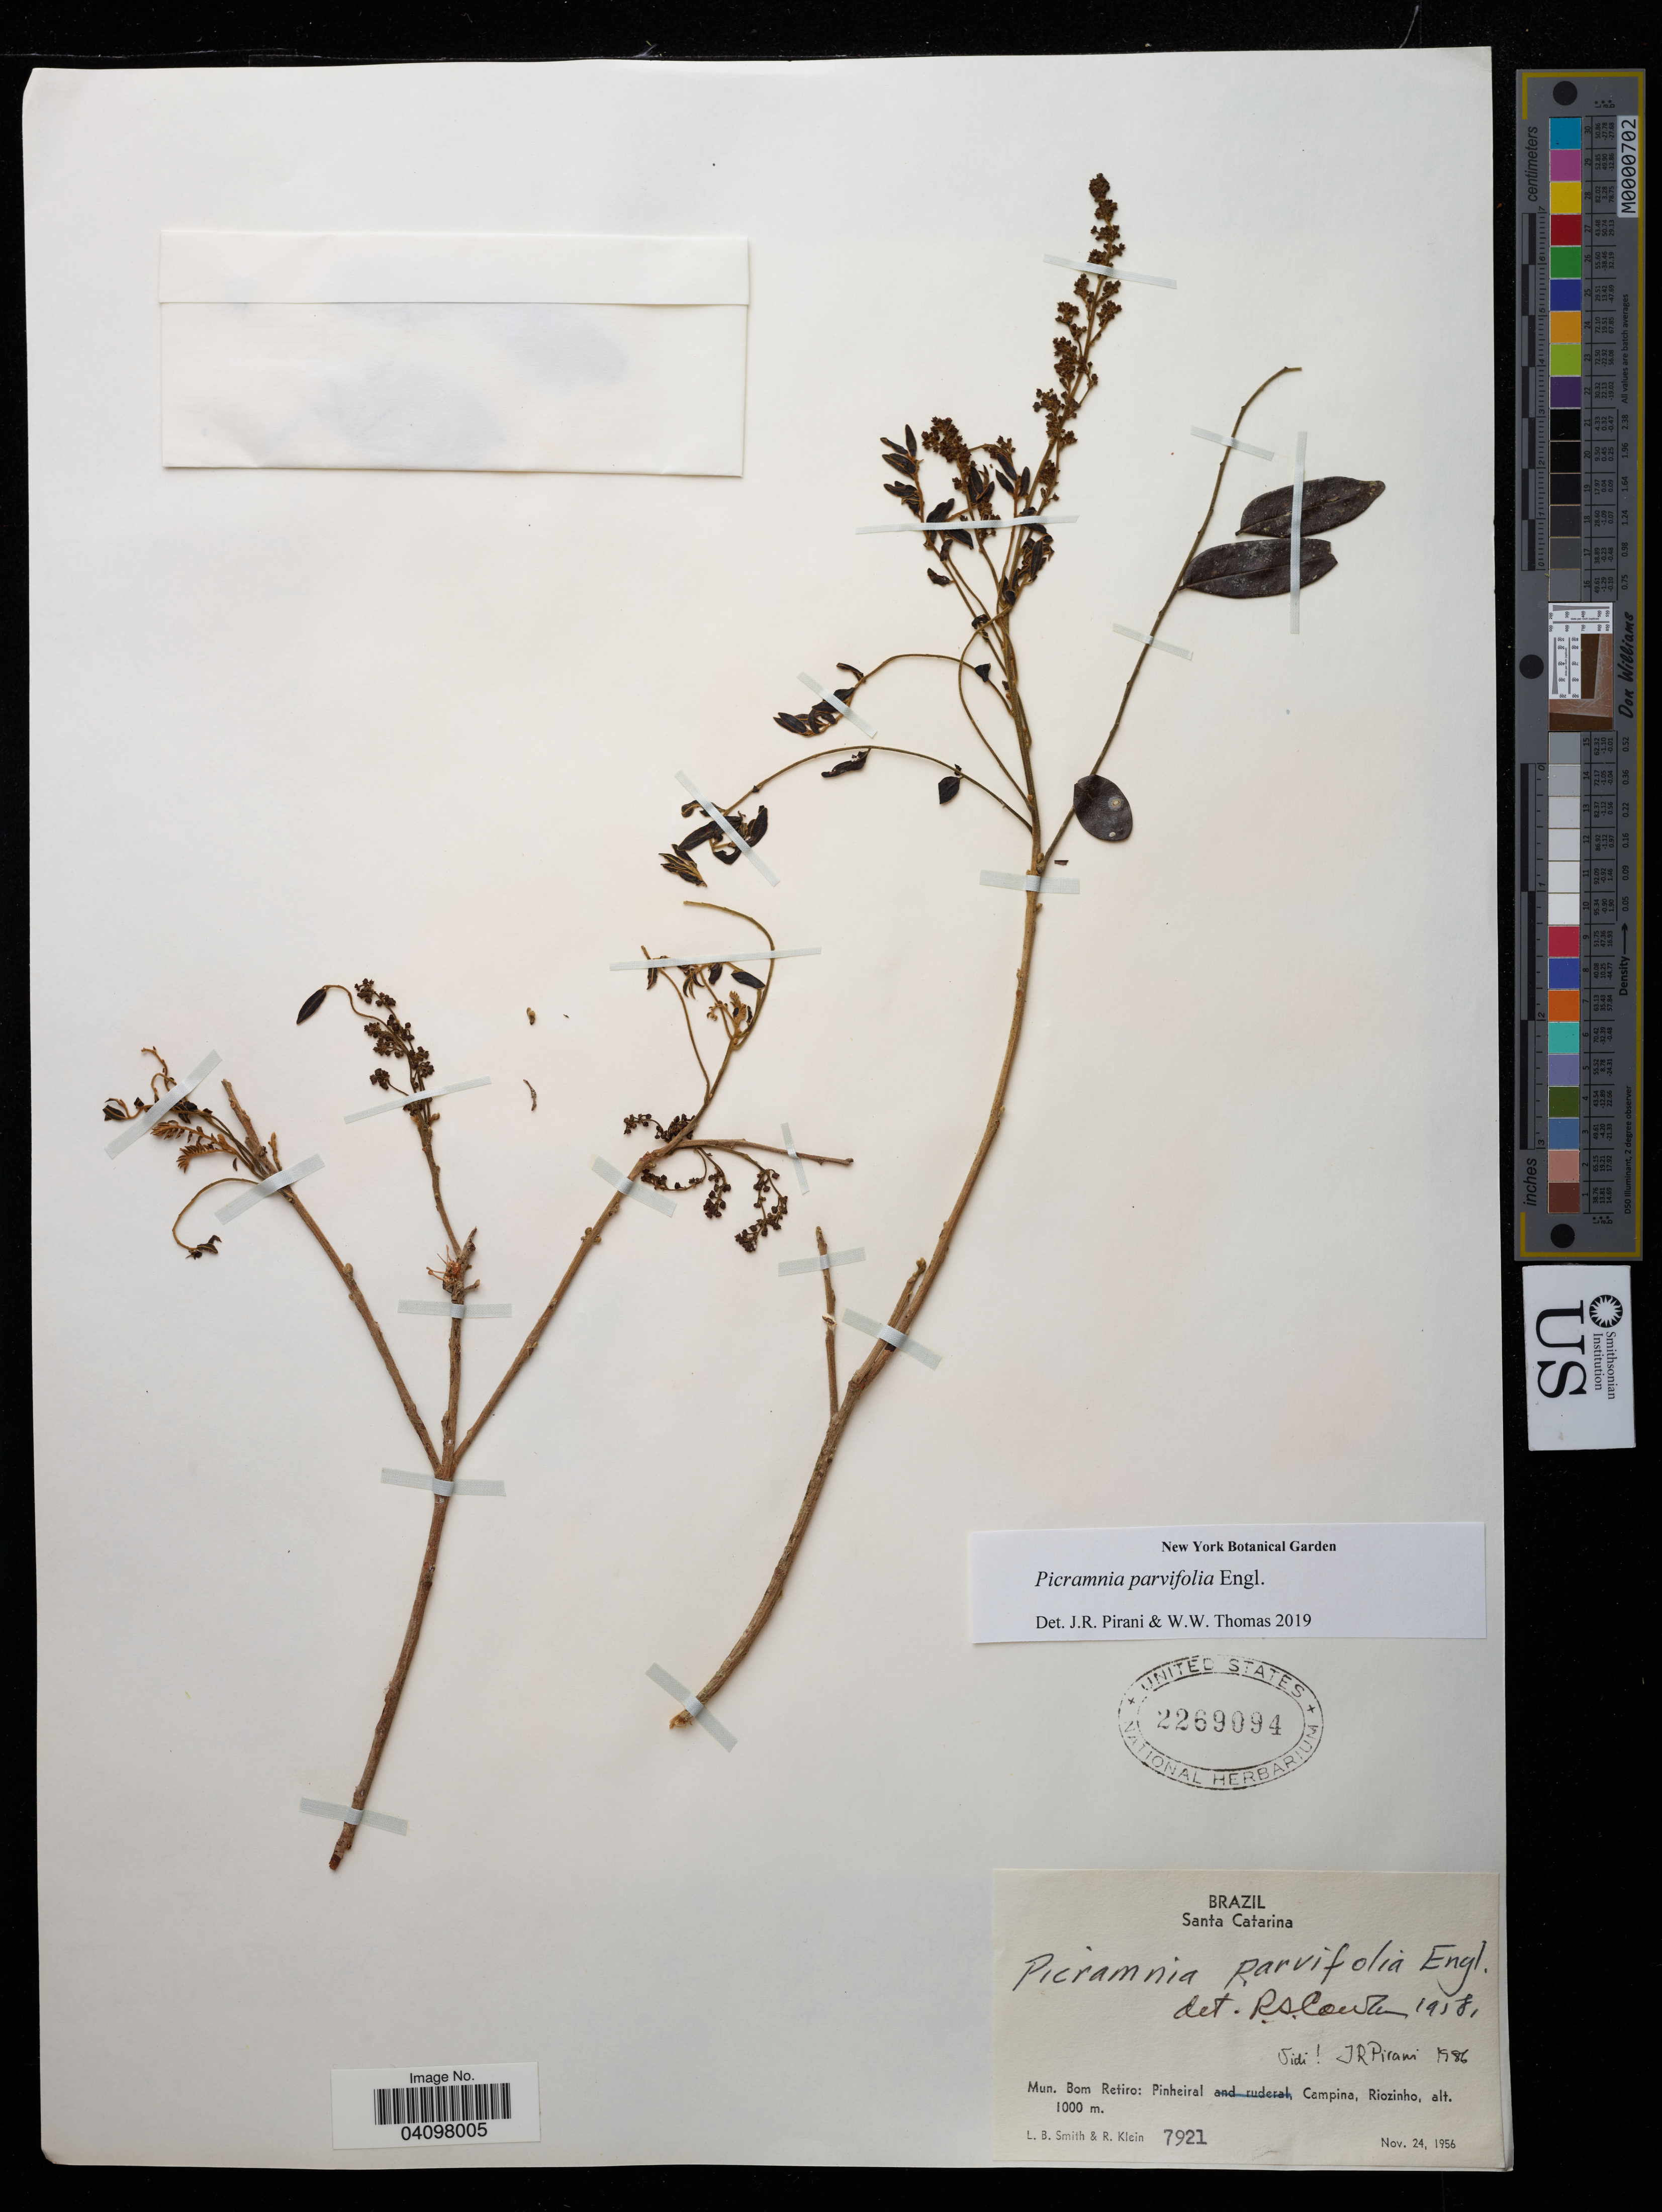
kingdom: Plantae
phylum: Tracheophyta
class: Magnoliopsida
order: Picramniales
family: Picramniaceae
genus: Picramnia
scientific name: Picramnia parvifolia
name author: Engl.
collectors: L. Smith & R. Klein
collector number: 7921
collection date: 1956-11-24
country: Brazil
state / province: Santa Catarina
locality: Mun. Bom Retiro: Pinheiral Campina, Riozinho.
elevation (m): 1000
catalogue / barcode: US 2269094